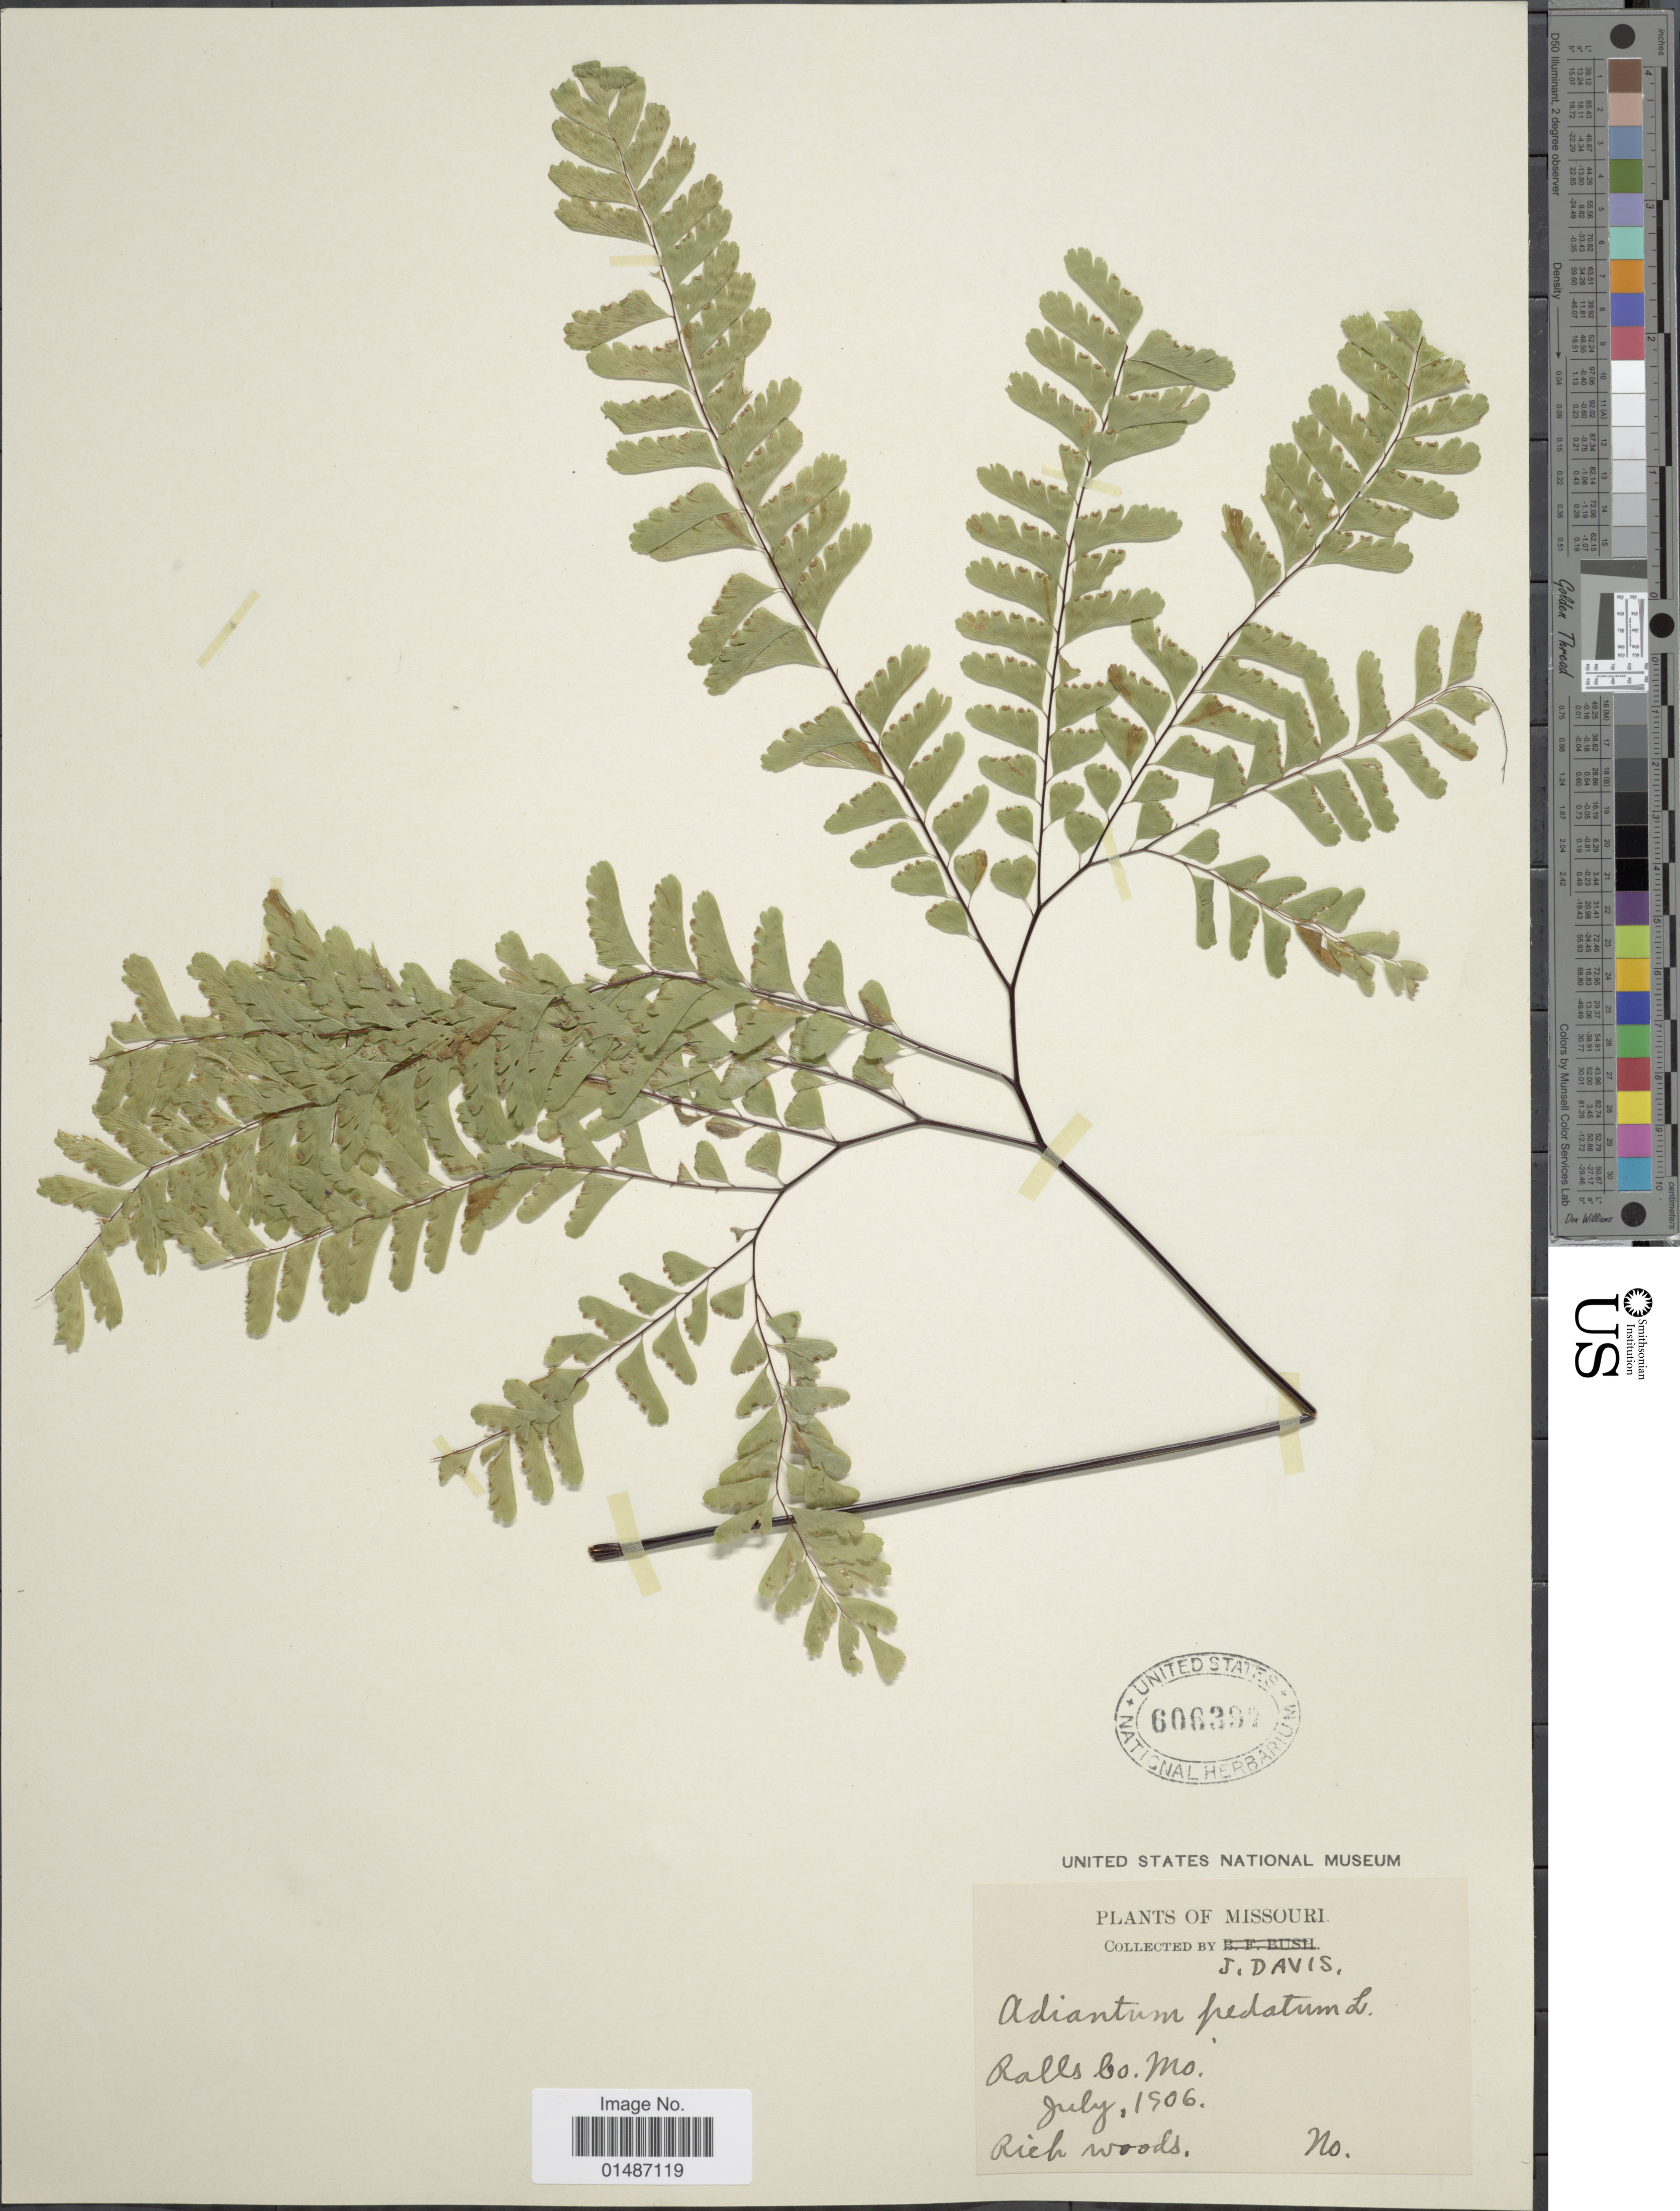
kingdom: Plantae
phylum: Tracheophyta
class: Polypodiopsida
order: Polypodiales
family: Pteridaceae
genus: Adiantum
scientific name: Adiantum pedatum var. pedatum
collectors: J. Davis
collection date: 1906-07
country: United States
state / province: Missouri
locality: Ralls Co.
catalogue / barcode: US 606397